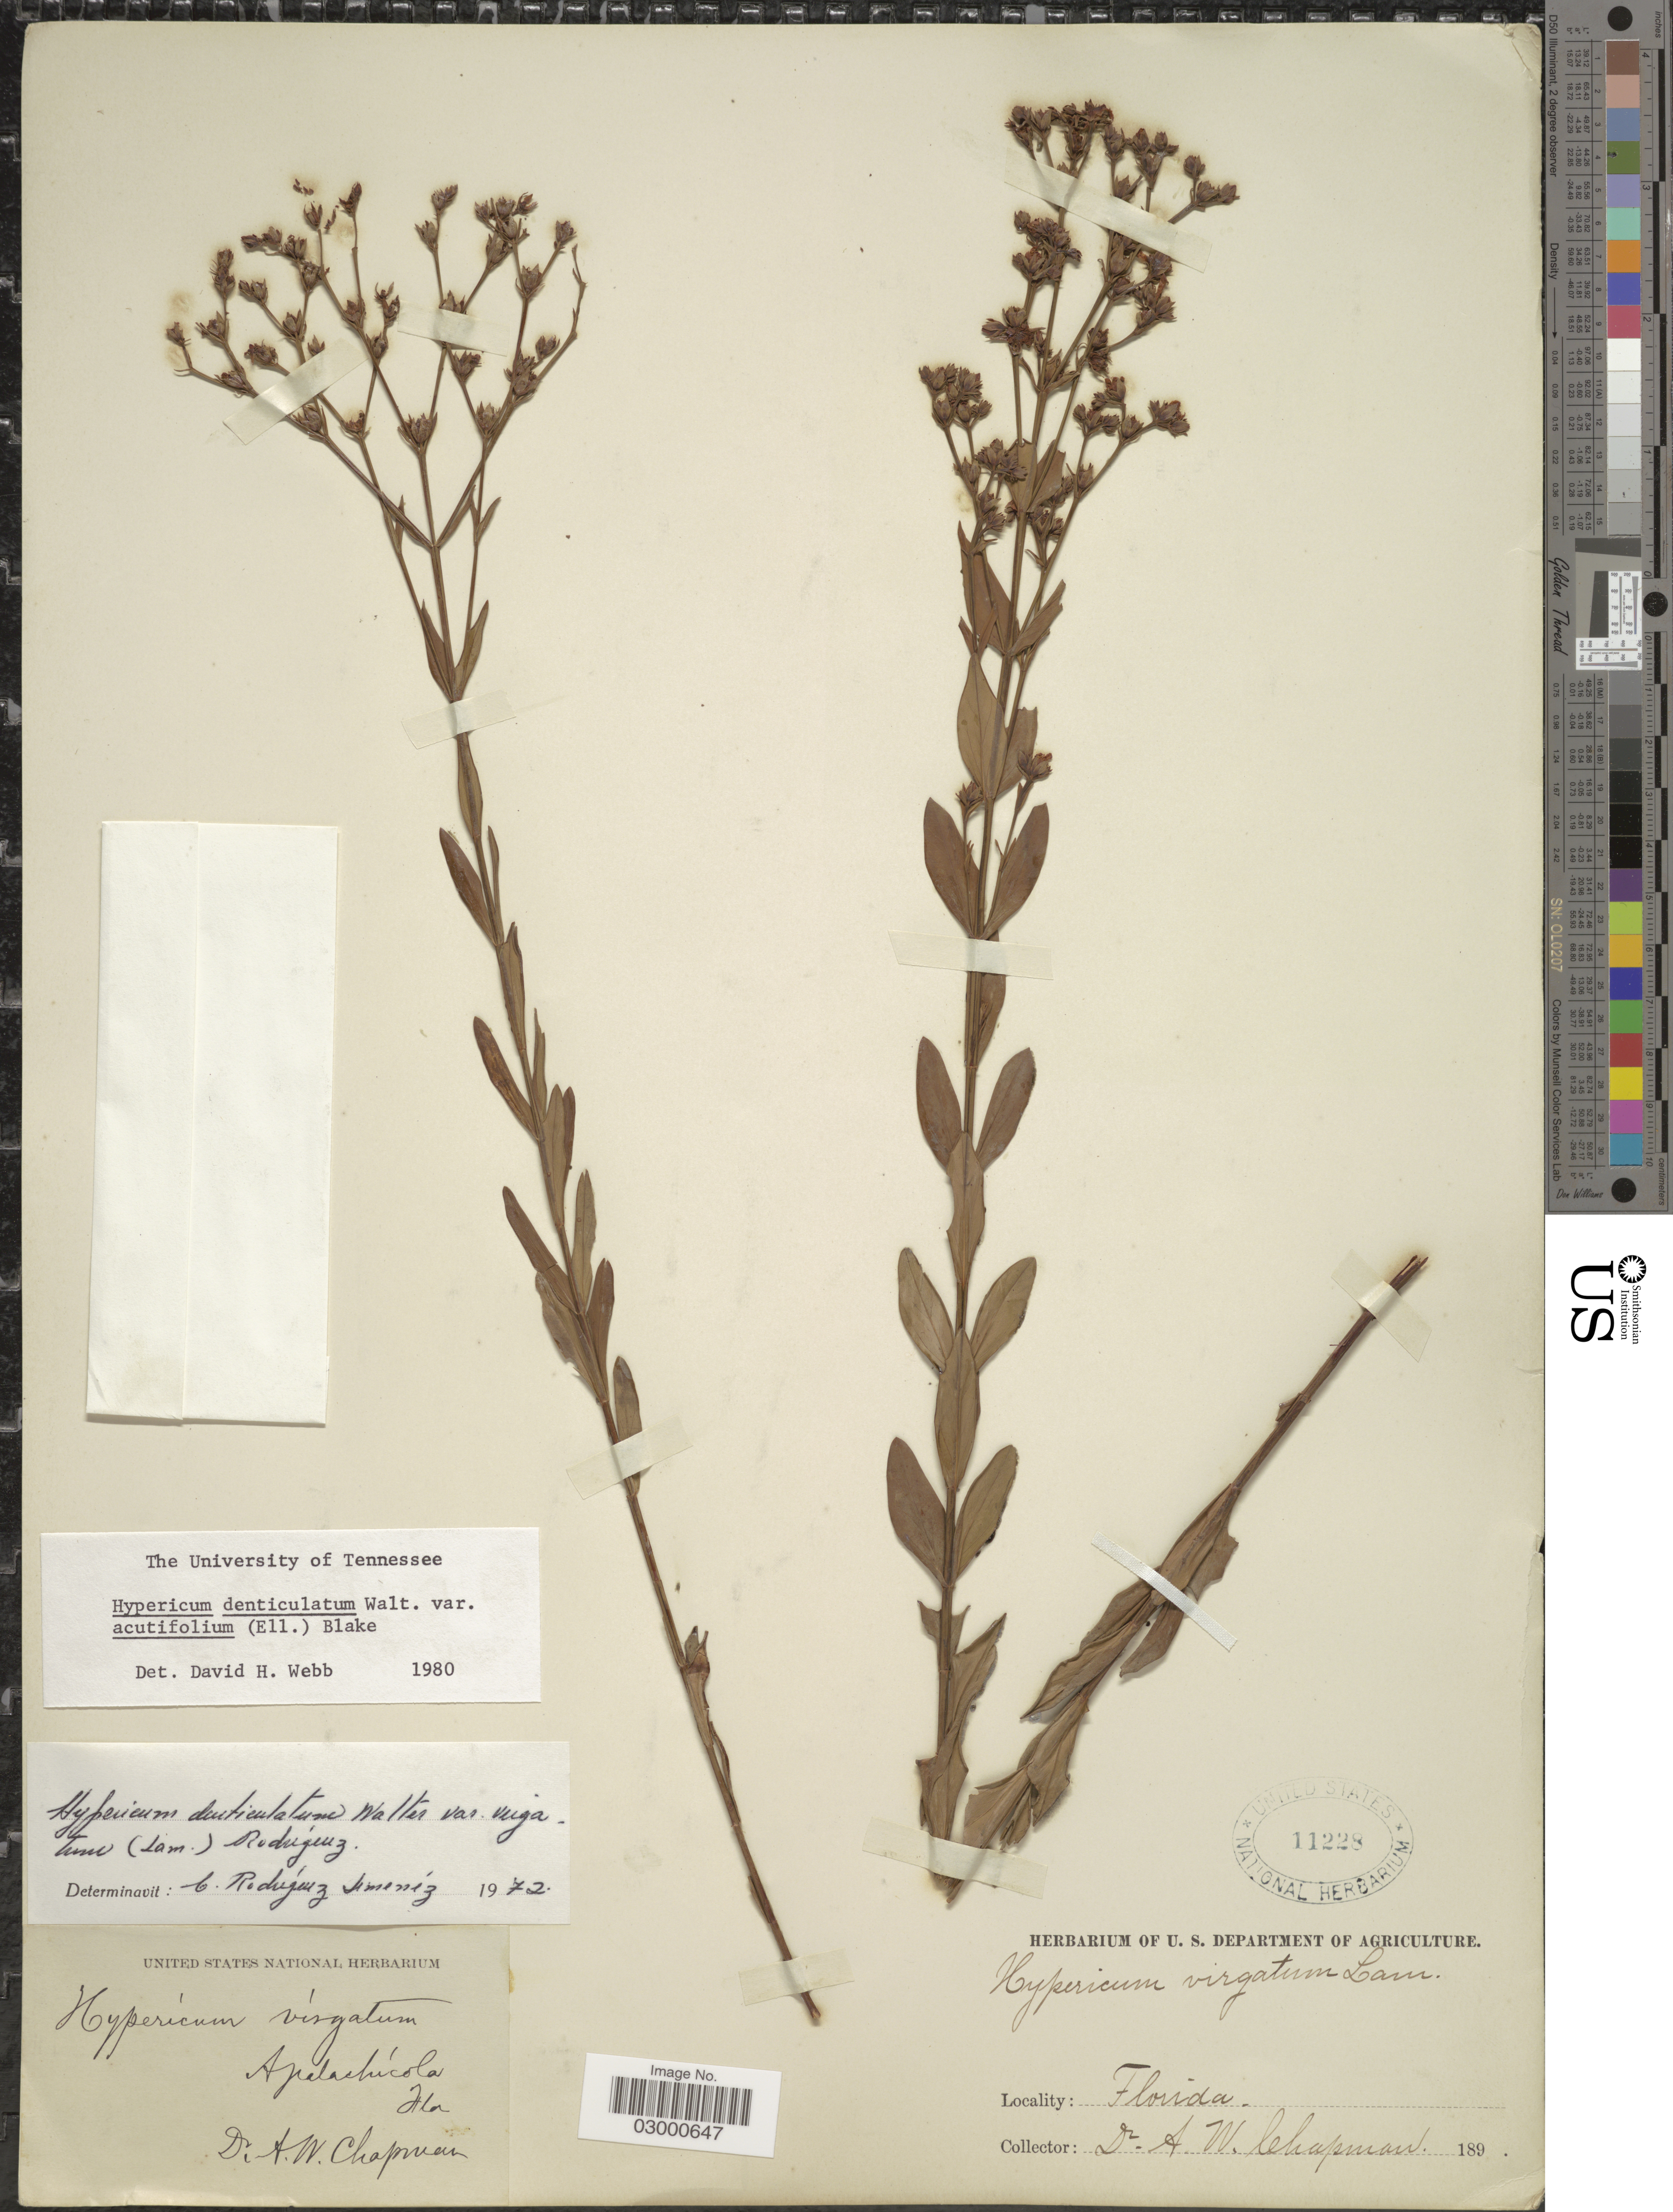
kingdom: Plantae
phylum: Tracheophyta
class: Magnoliopsida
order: Malpighiales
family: Hypericaceae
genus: Hypericum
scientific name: Hypericum denticulatum var. acutifolium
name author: (Elliott) N. Robson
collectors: A. W. Chapman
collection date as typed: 189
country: United States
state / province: Florida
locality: Apalachicola.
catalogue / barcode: US 11228